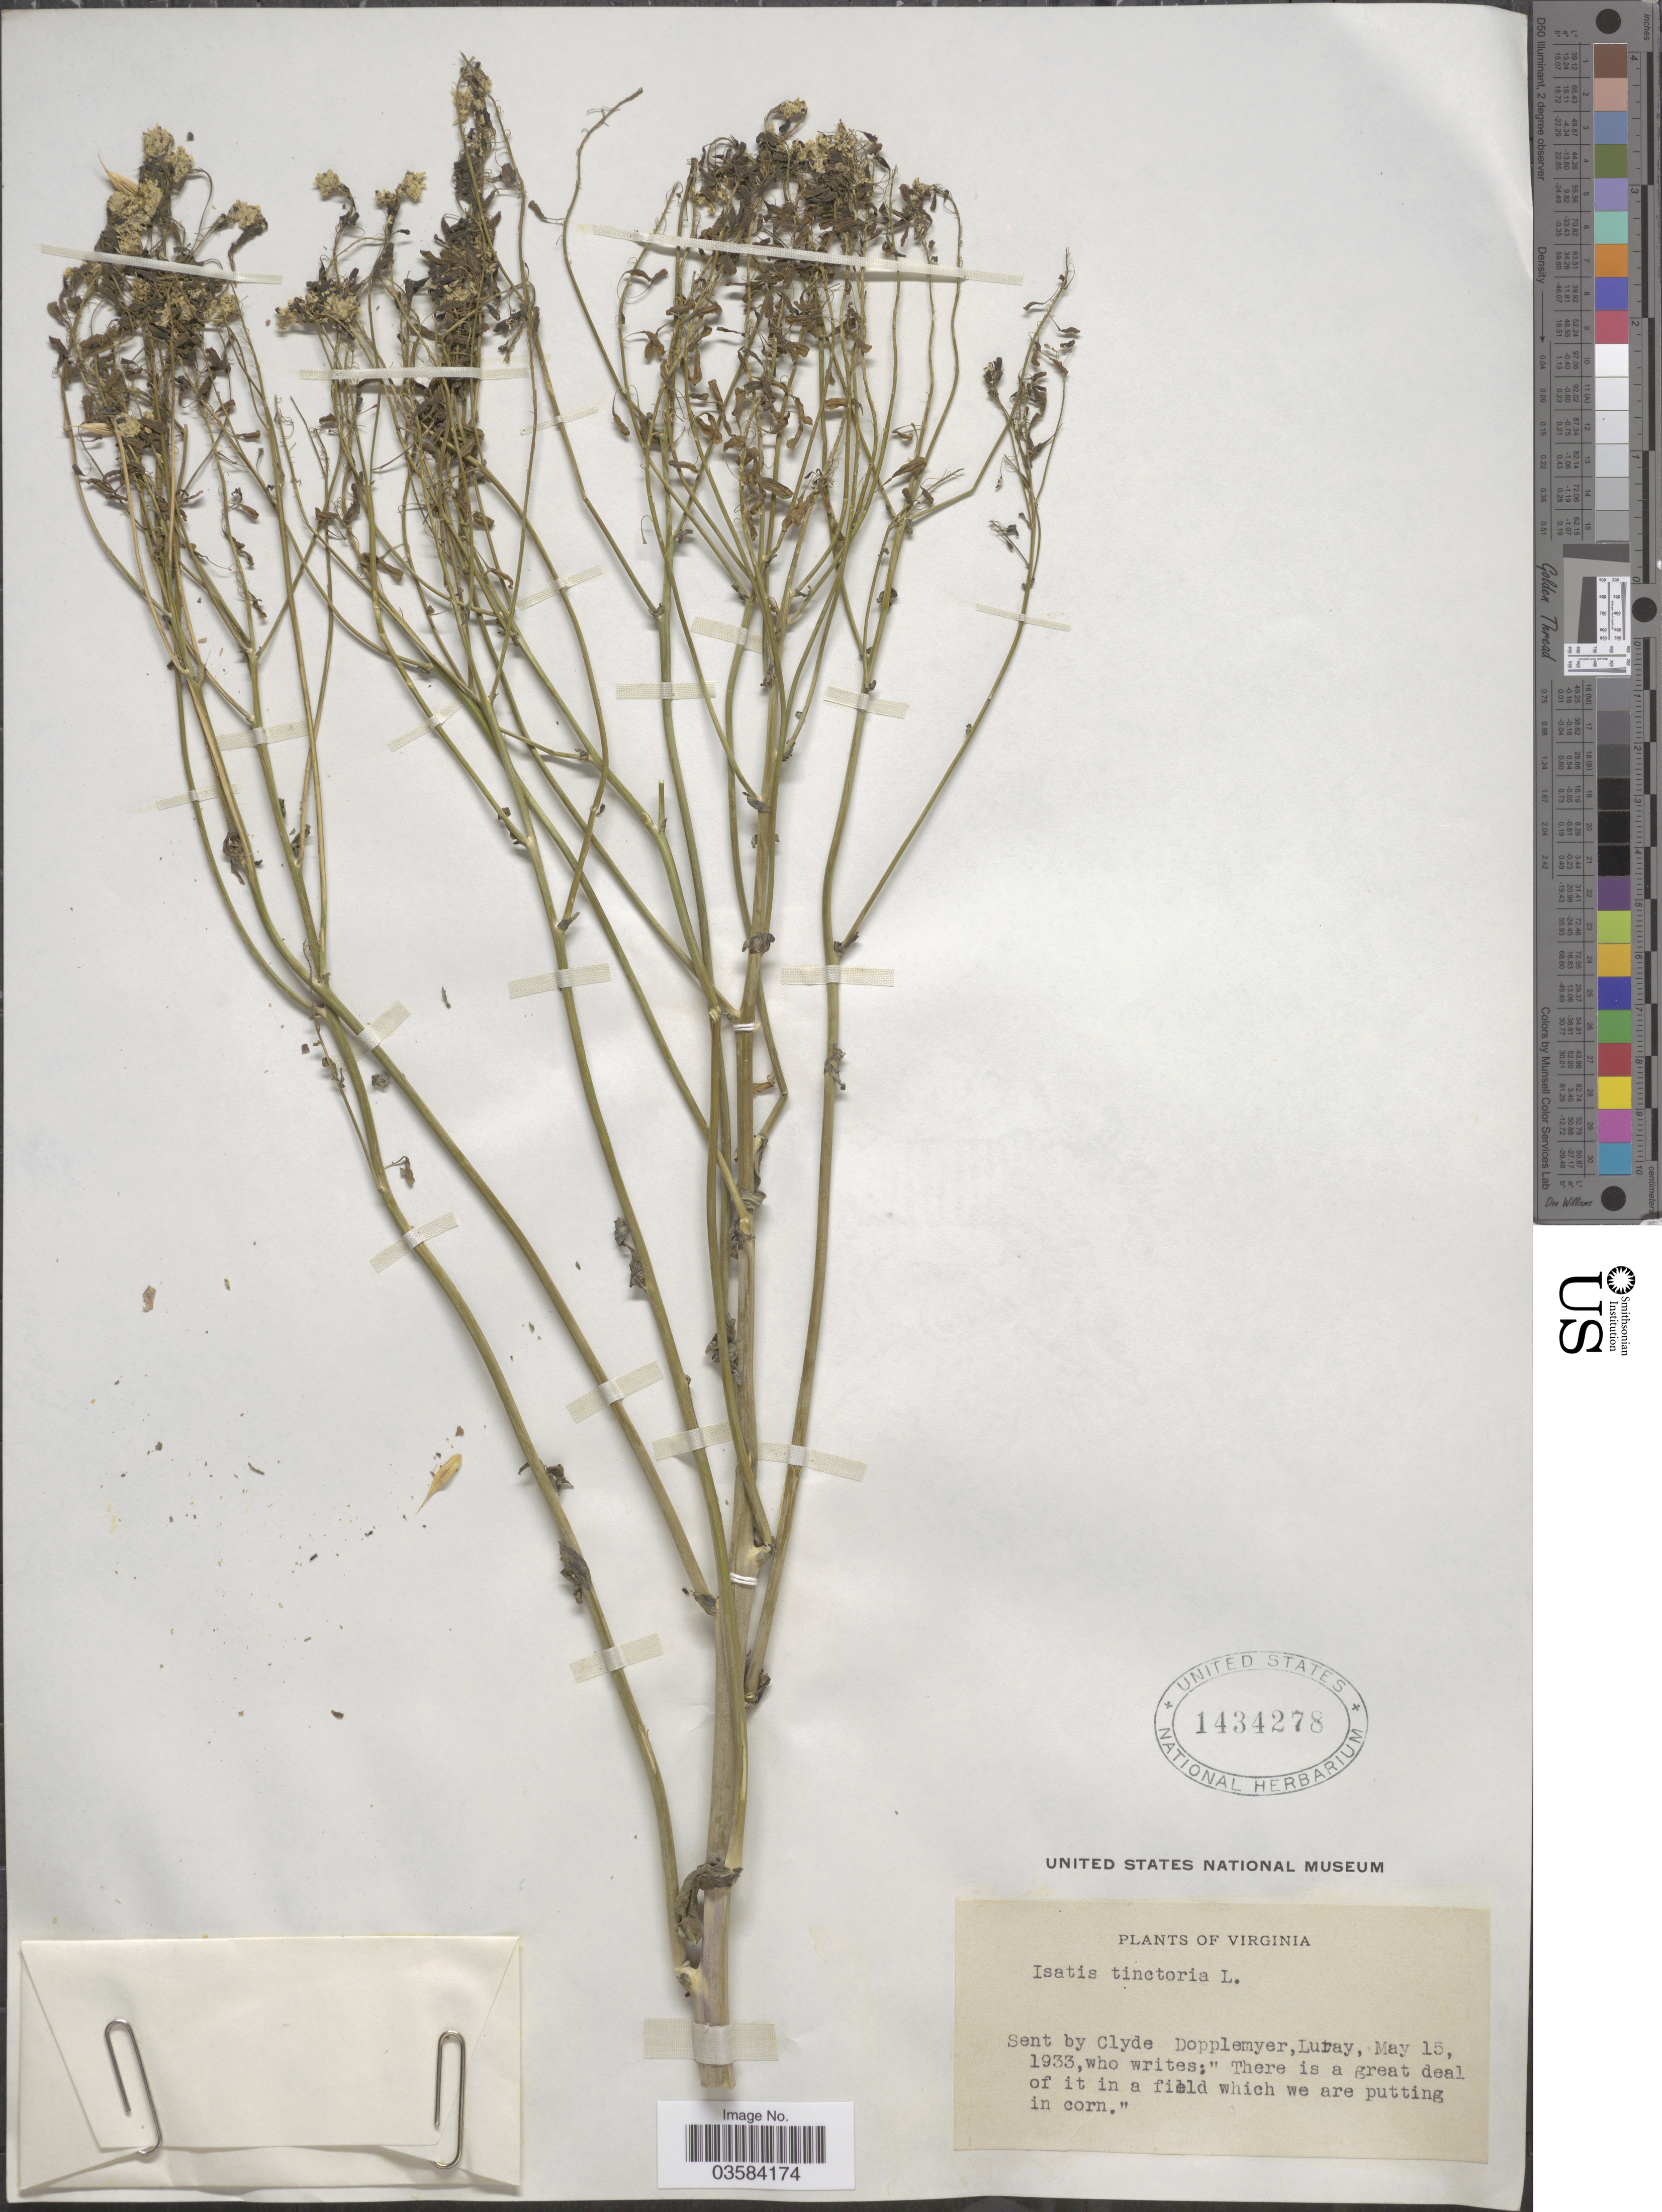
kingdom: Plantae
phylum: Tracheophyta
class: Magnoliopsida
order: Brassicales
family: Brassicaceae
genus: Isatis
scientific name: Isatis tinctoria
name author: L.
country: United States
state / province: Virginia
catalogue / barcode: US 1434278